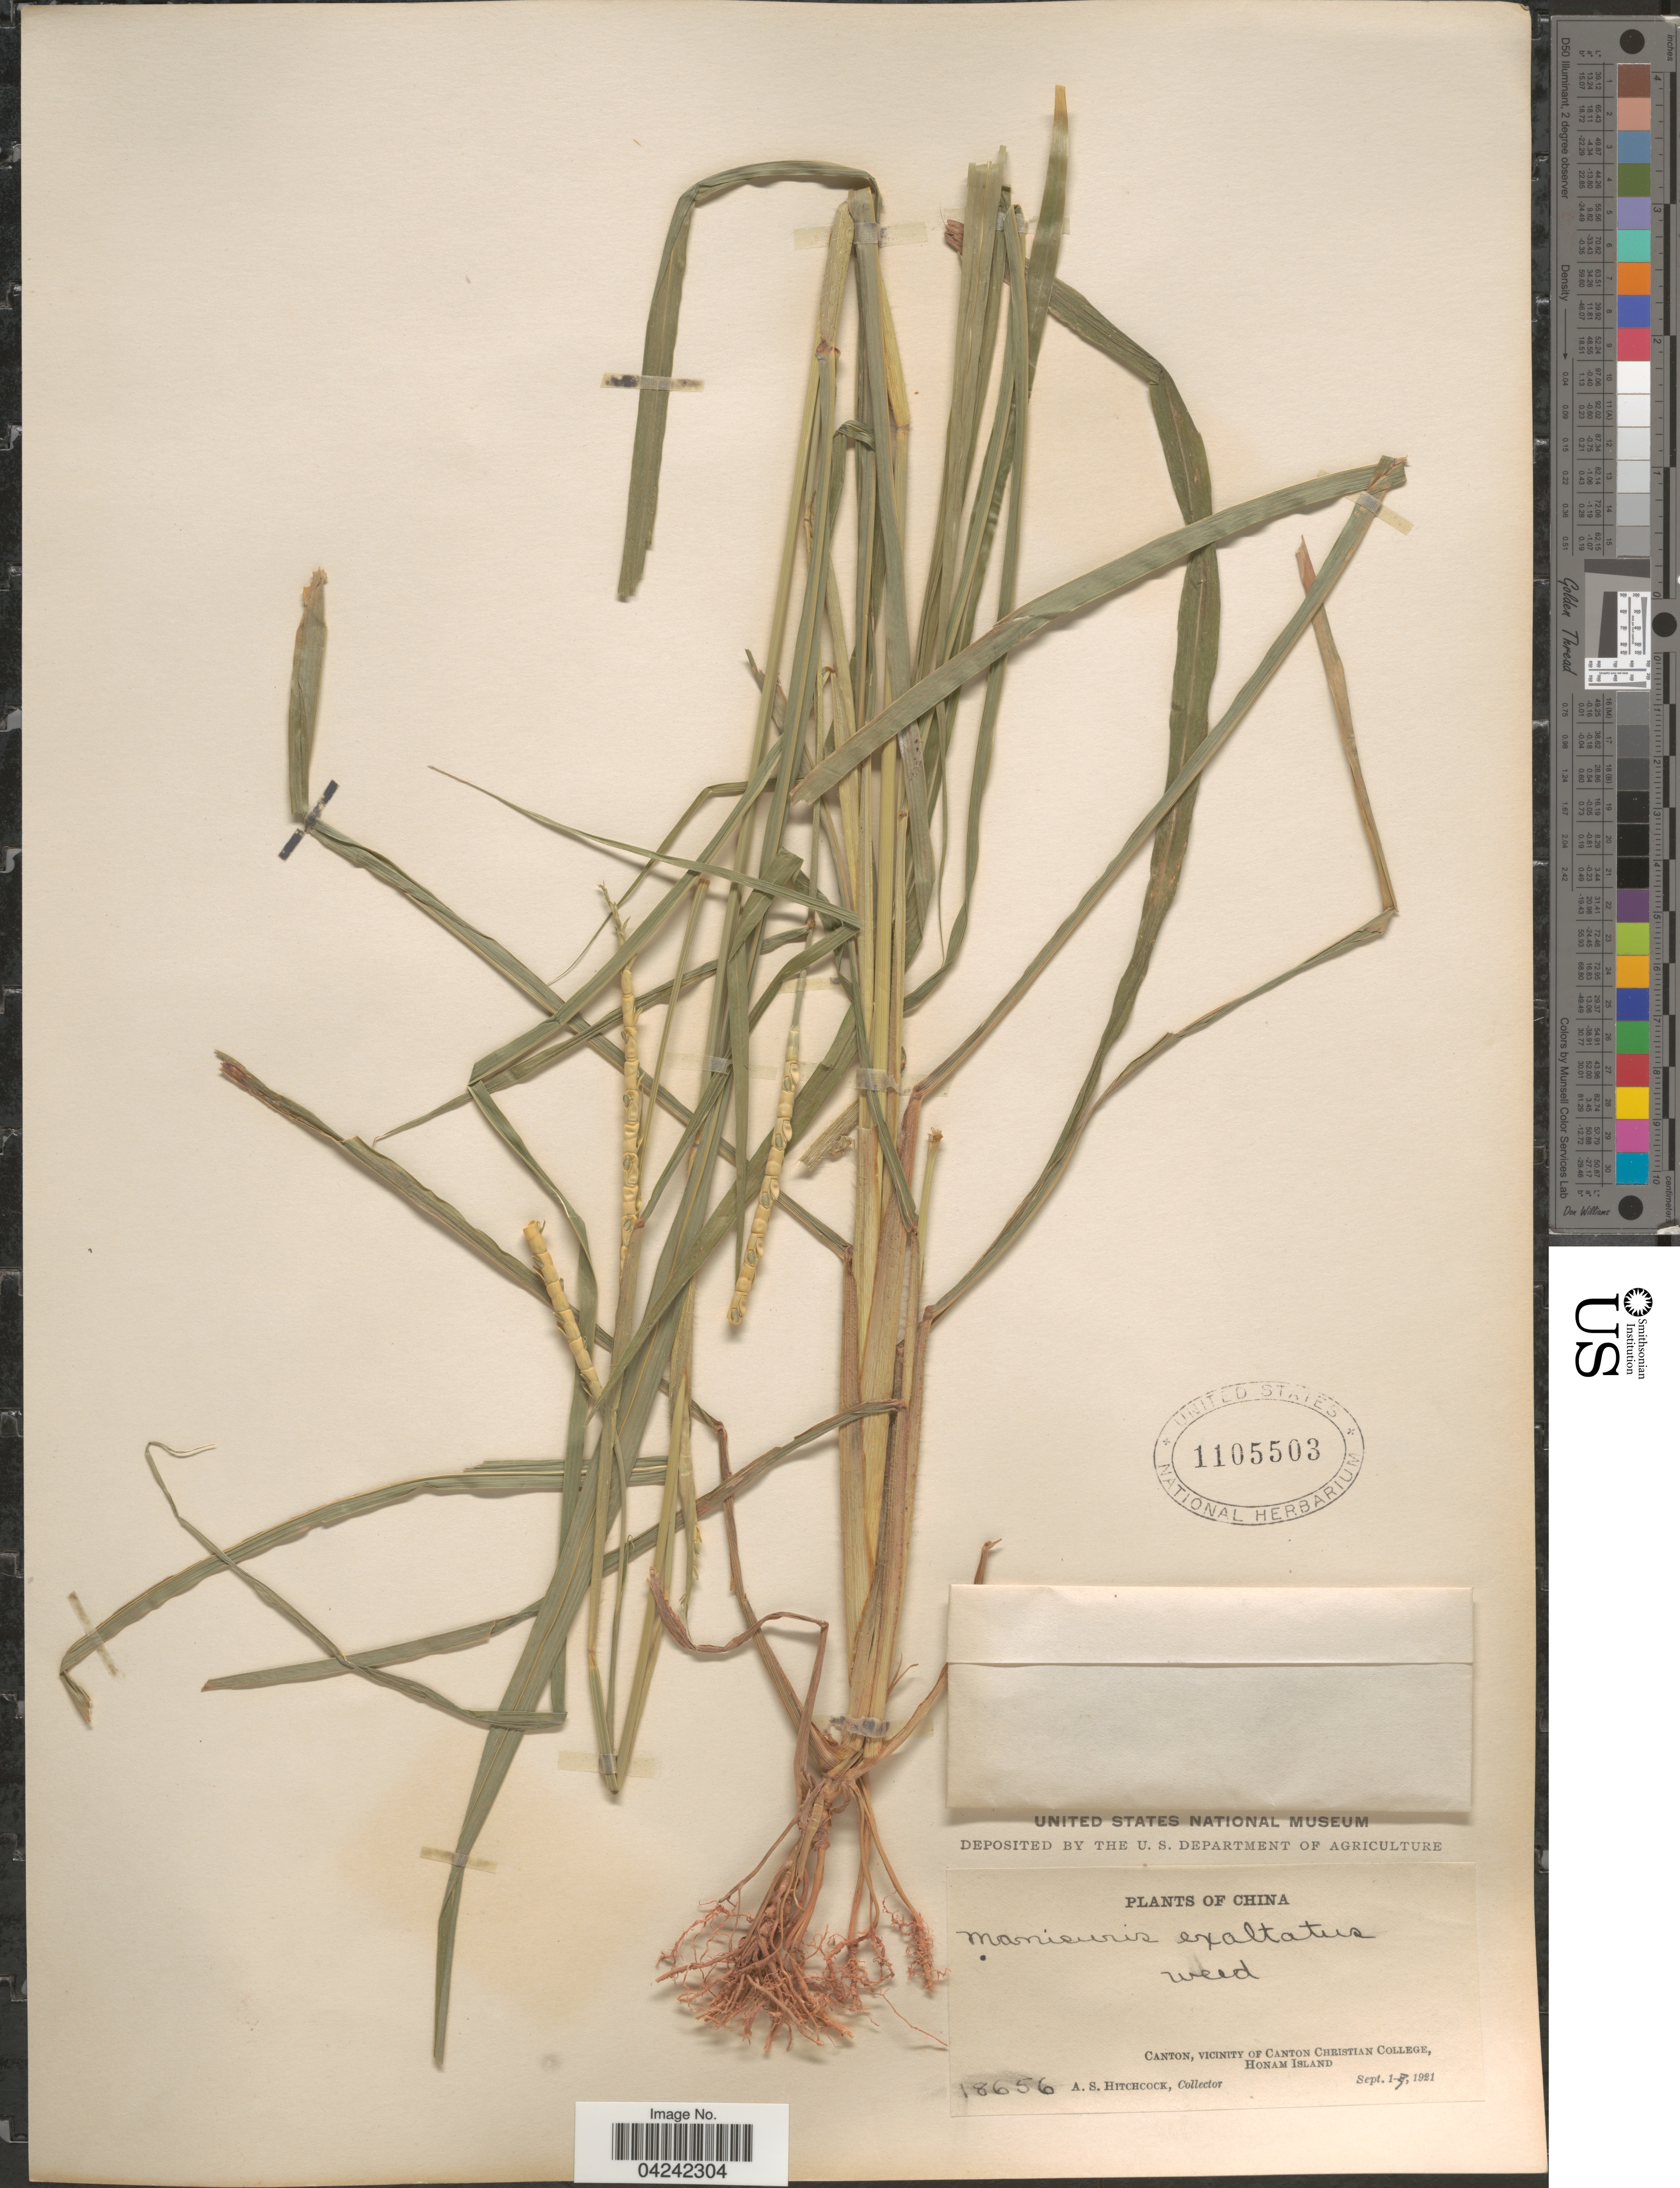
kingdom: Plantae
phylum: Tracheophyta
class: Liliopsida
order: Poales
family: Poaceae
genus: Rottboellia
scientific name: Rottboellia cochinchinensis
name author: (Lour.) Clayton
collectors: A. S. Hitchcock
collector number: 18656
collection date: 1921-09-01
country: China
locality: Canton, vicinity of Canton Christian College, Honam Island.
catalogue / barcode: US 1105503